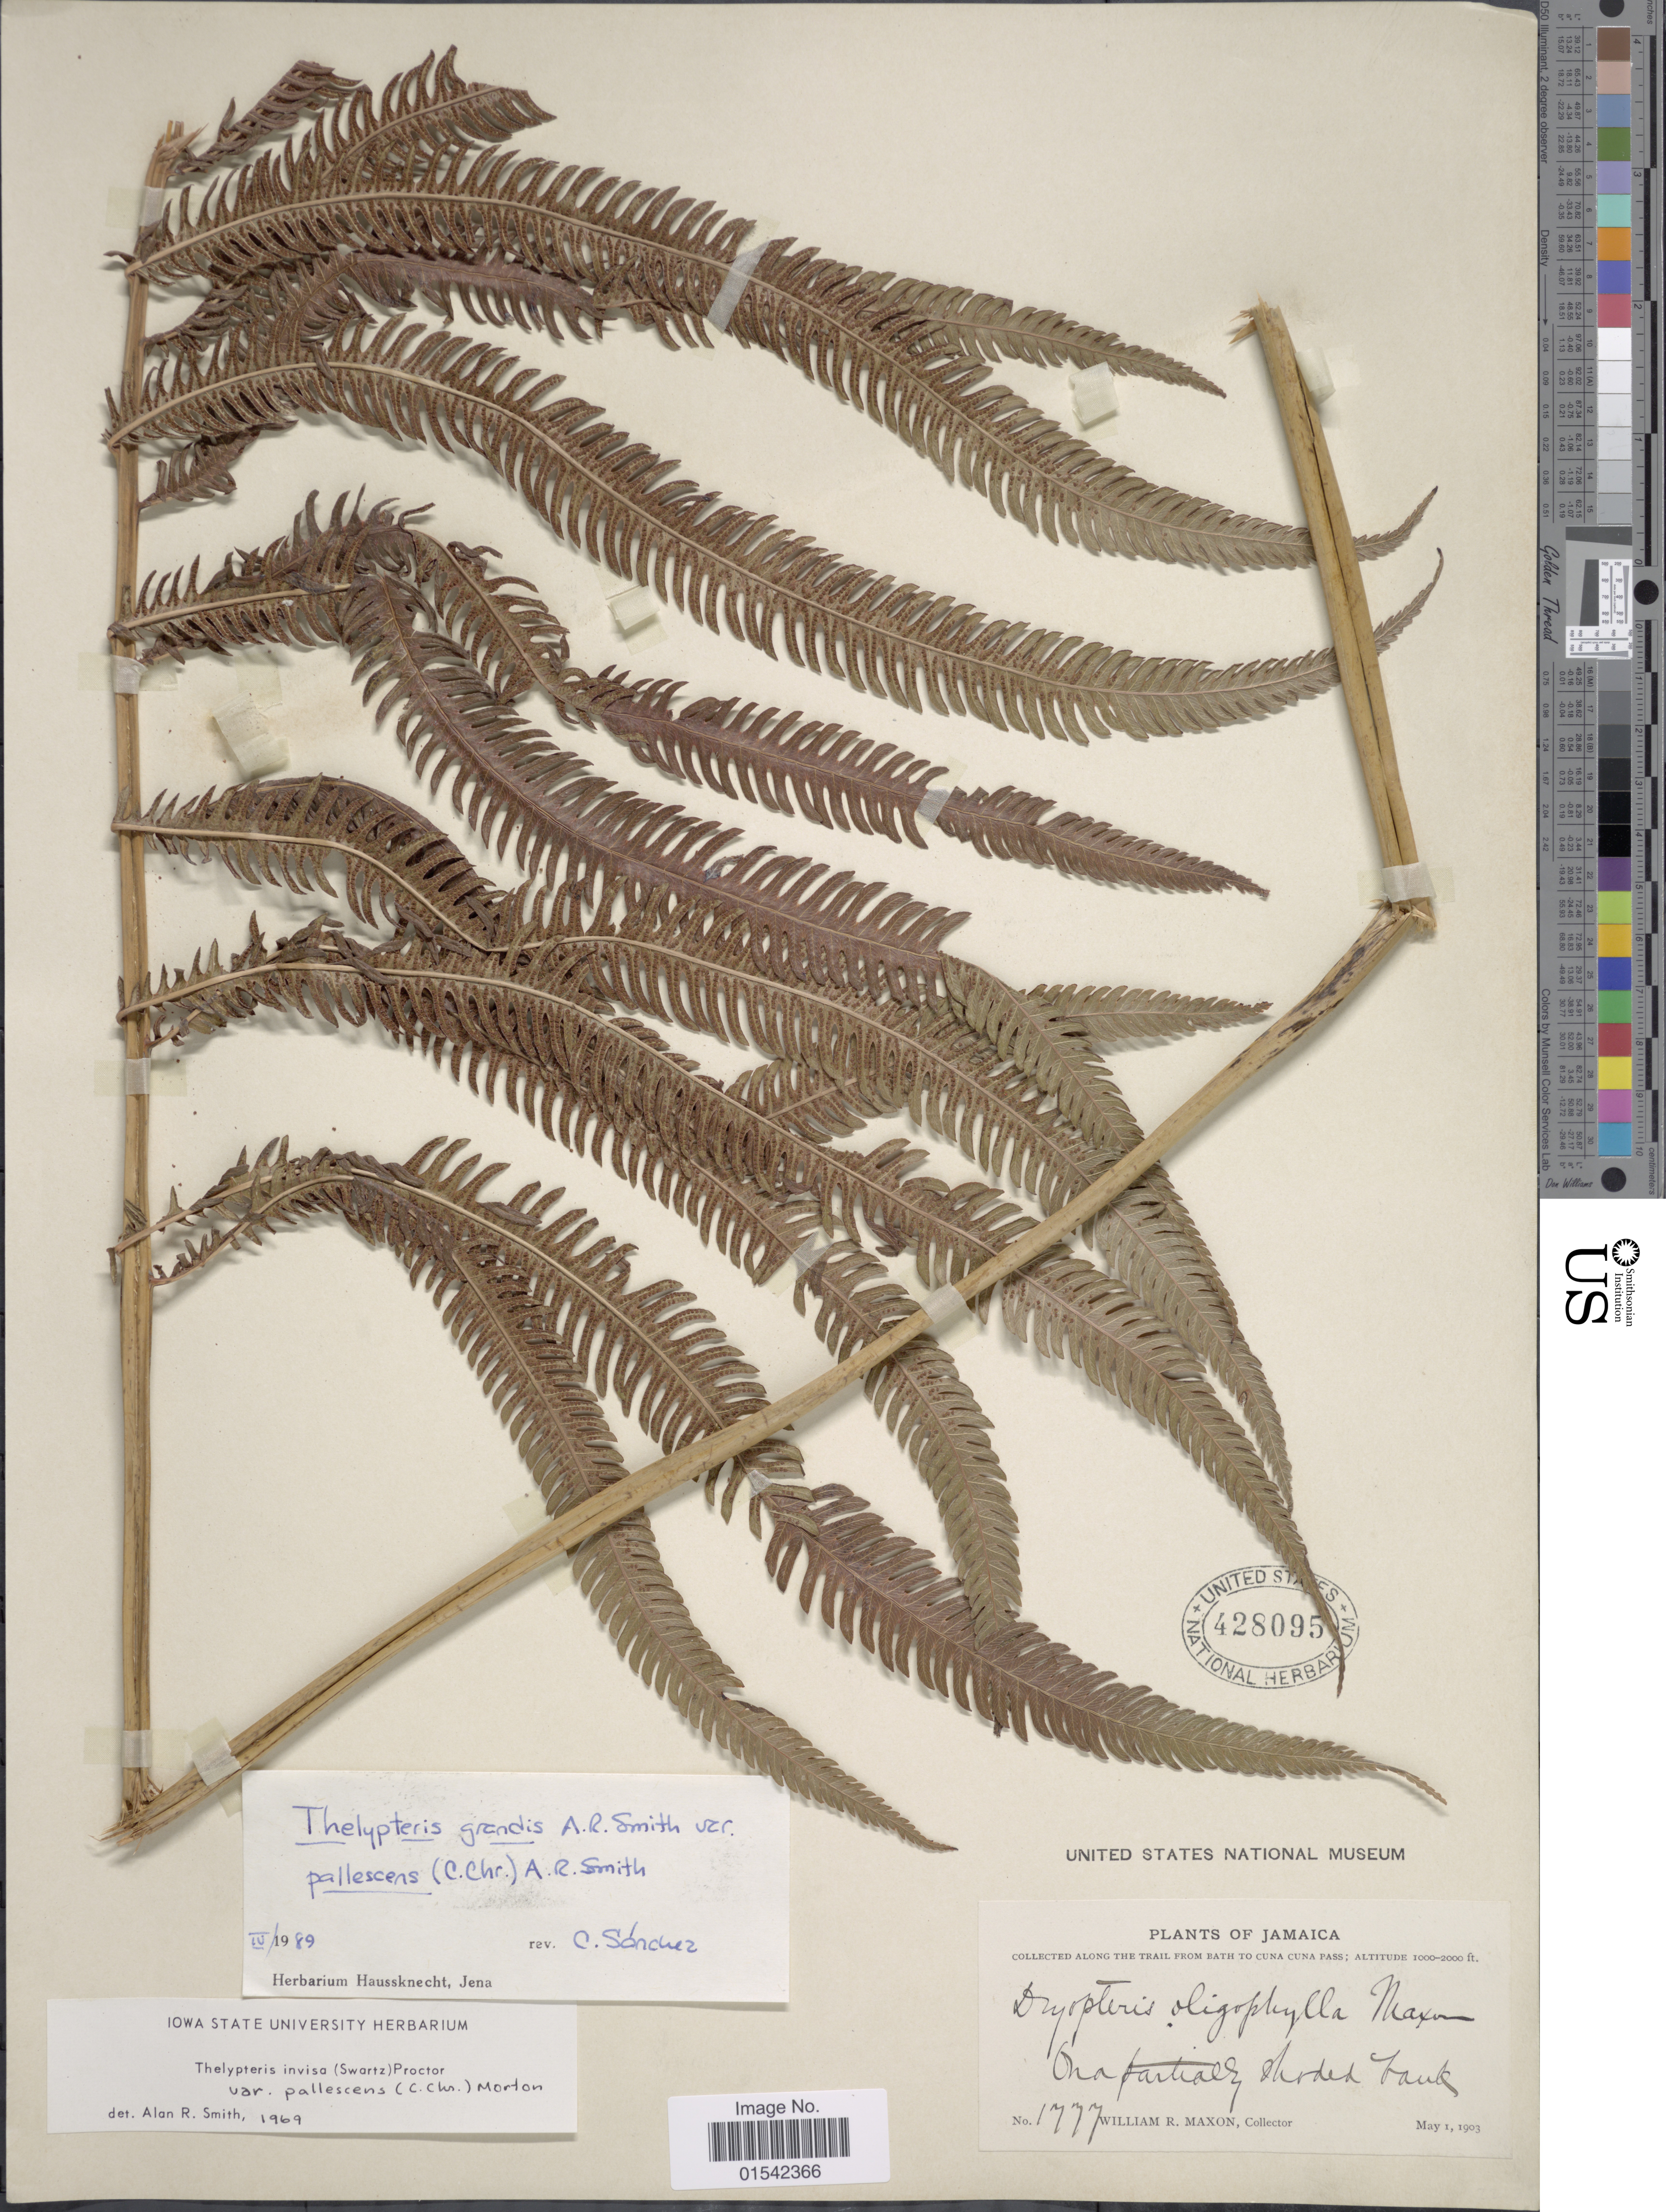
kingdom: Plantae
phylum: Tracheophyta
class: Polypodiopsida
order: Polypodiales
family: Thelypteridaceae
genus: Cyclosorus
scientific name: Cyclosorus grandis (A.R. Sm.) comb. nov., ined 2015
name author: (A.R. Sm.)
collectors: W. R. Maxon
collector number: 1777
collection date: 1903-05-01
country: Jamaica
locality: Along the trail from Bath to Cuna Cuna Pass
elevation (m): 305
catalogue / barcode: US 428095